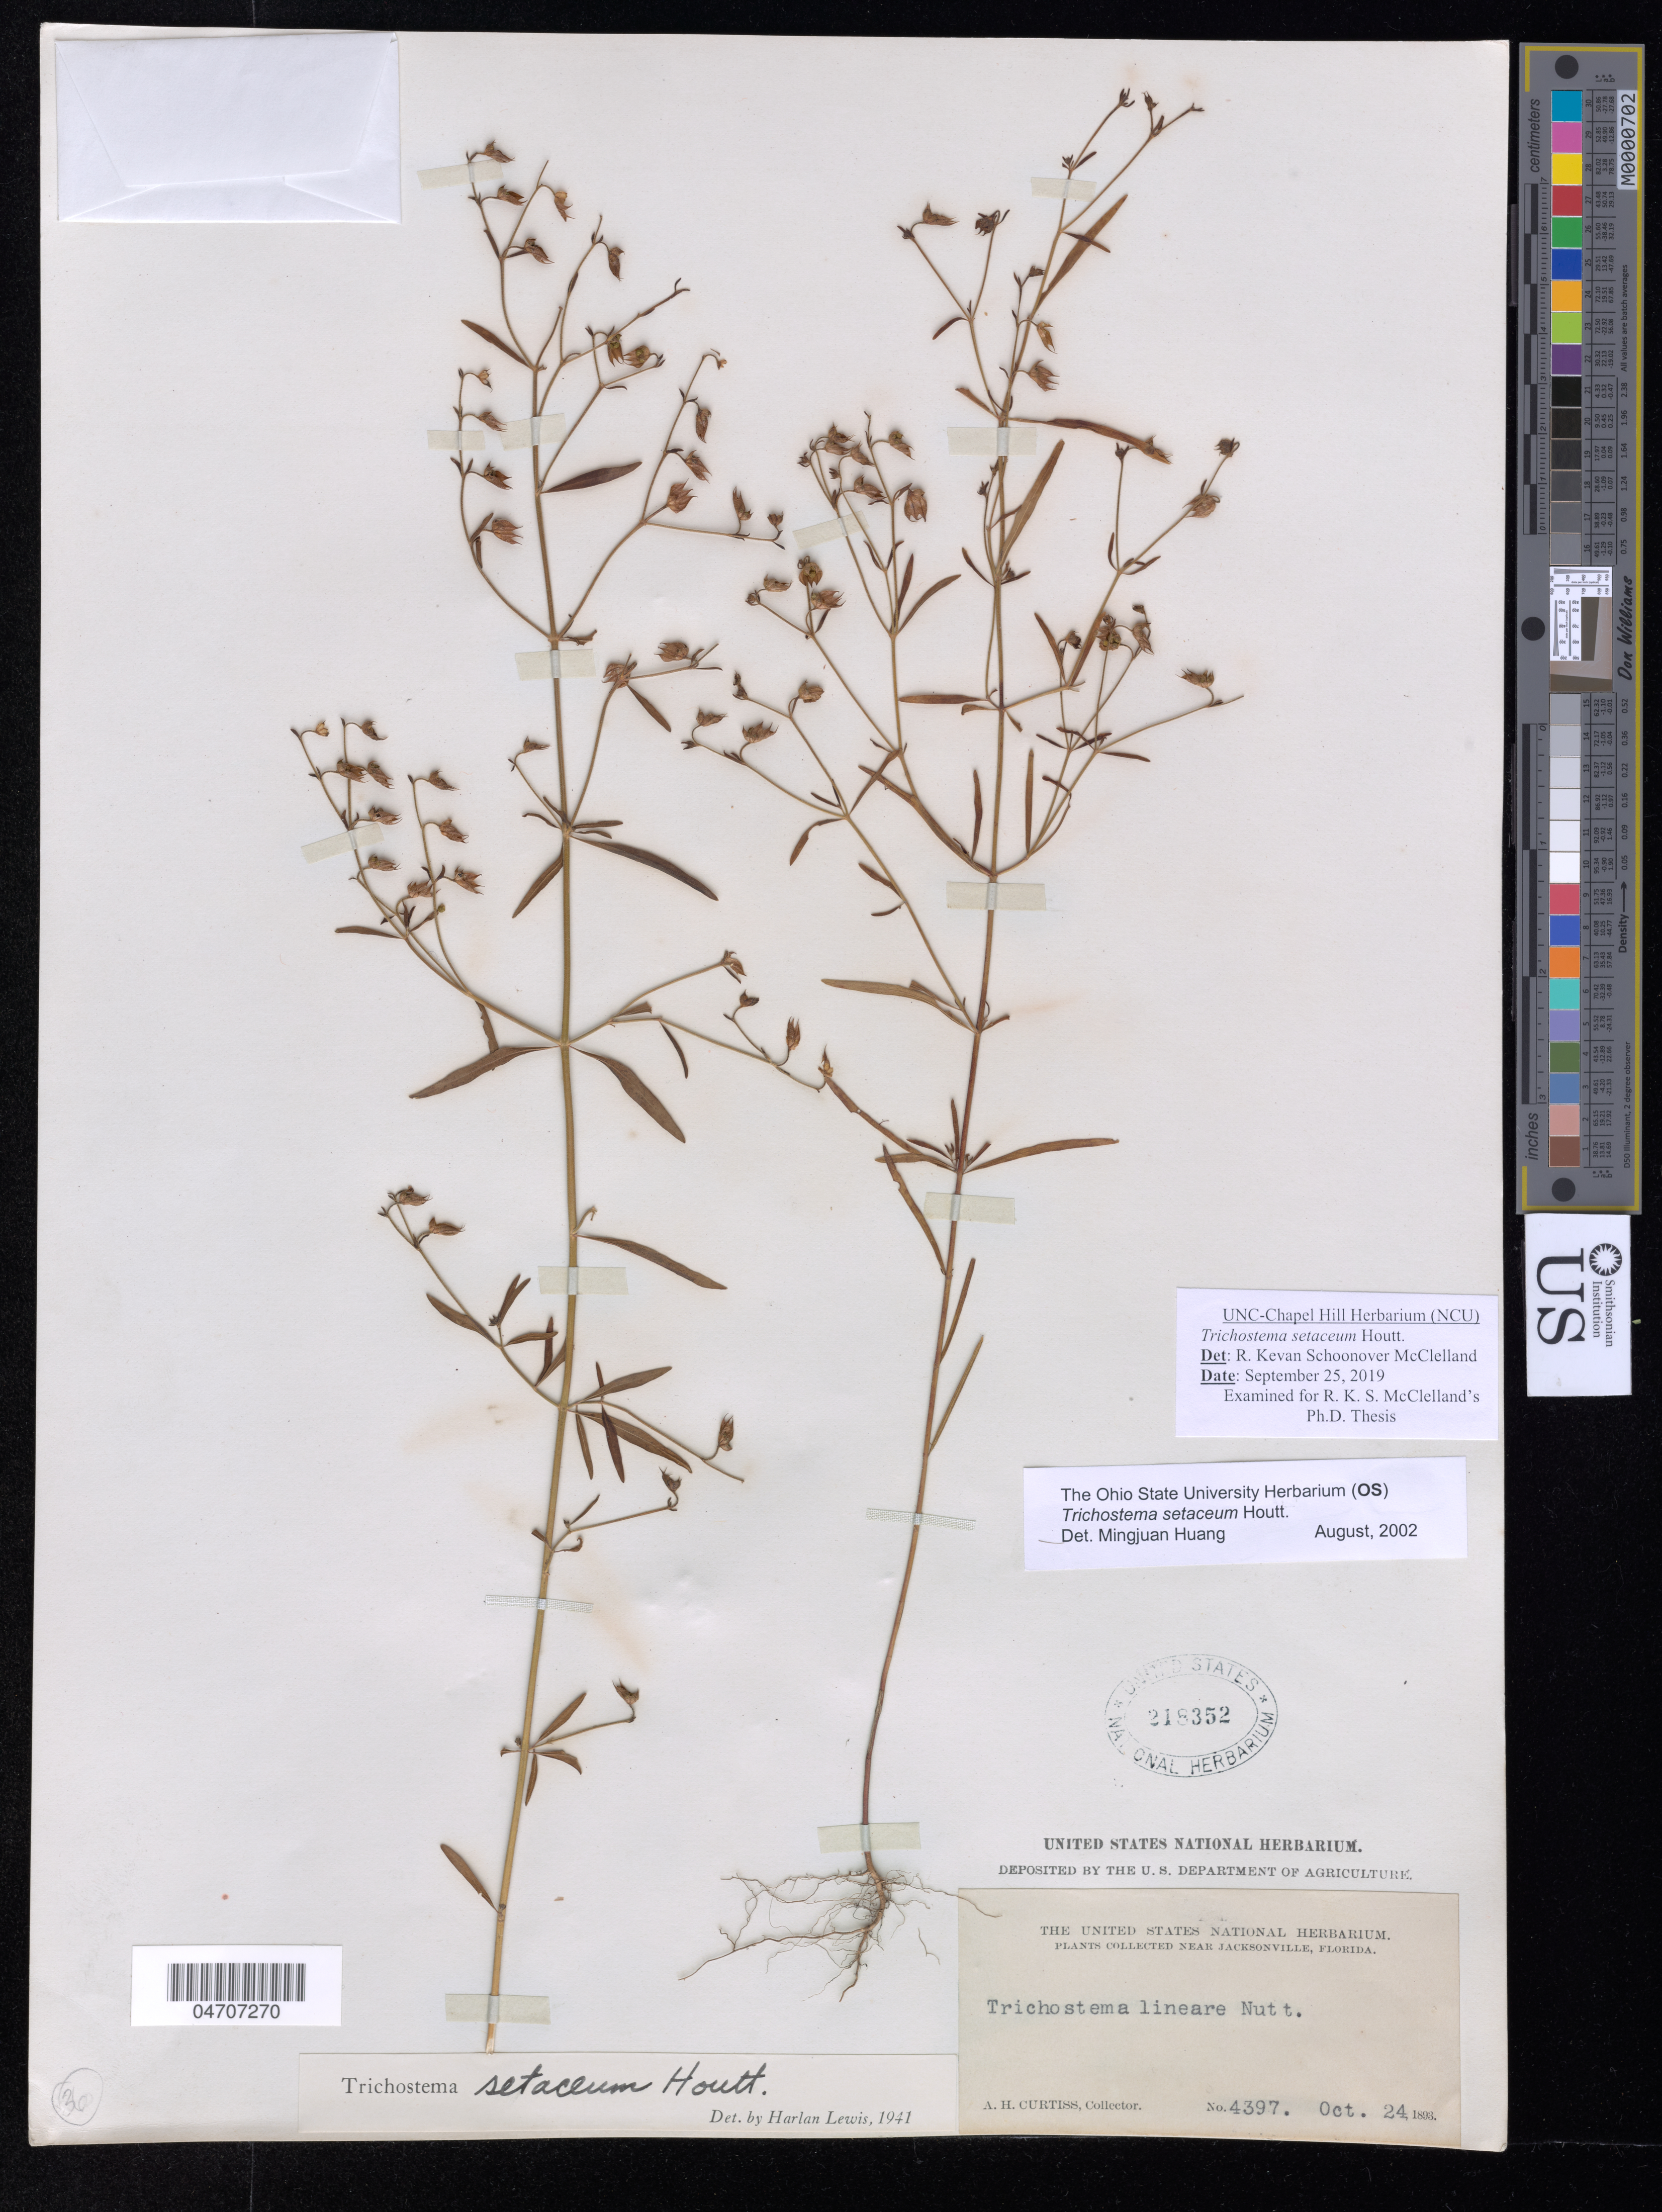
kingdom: Plantae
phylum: Tracheophyta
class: Magnoliopsida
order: Lamiales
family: Lamiaceae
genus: Trichostema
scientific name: Trichostema setaceum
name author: Houtt.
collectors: A. H. Curtiss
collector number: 4397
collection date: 1893-10-24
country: United States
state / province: Florida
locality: Near Jacksonville.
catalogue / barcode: US 218352